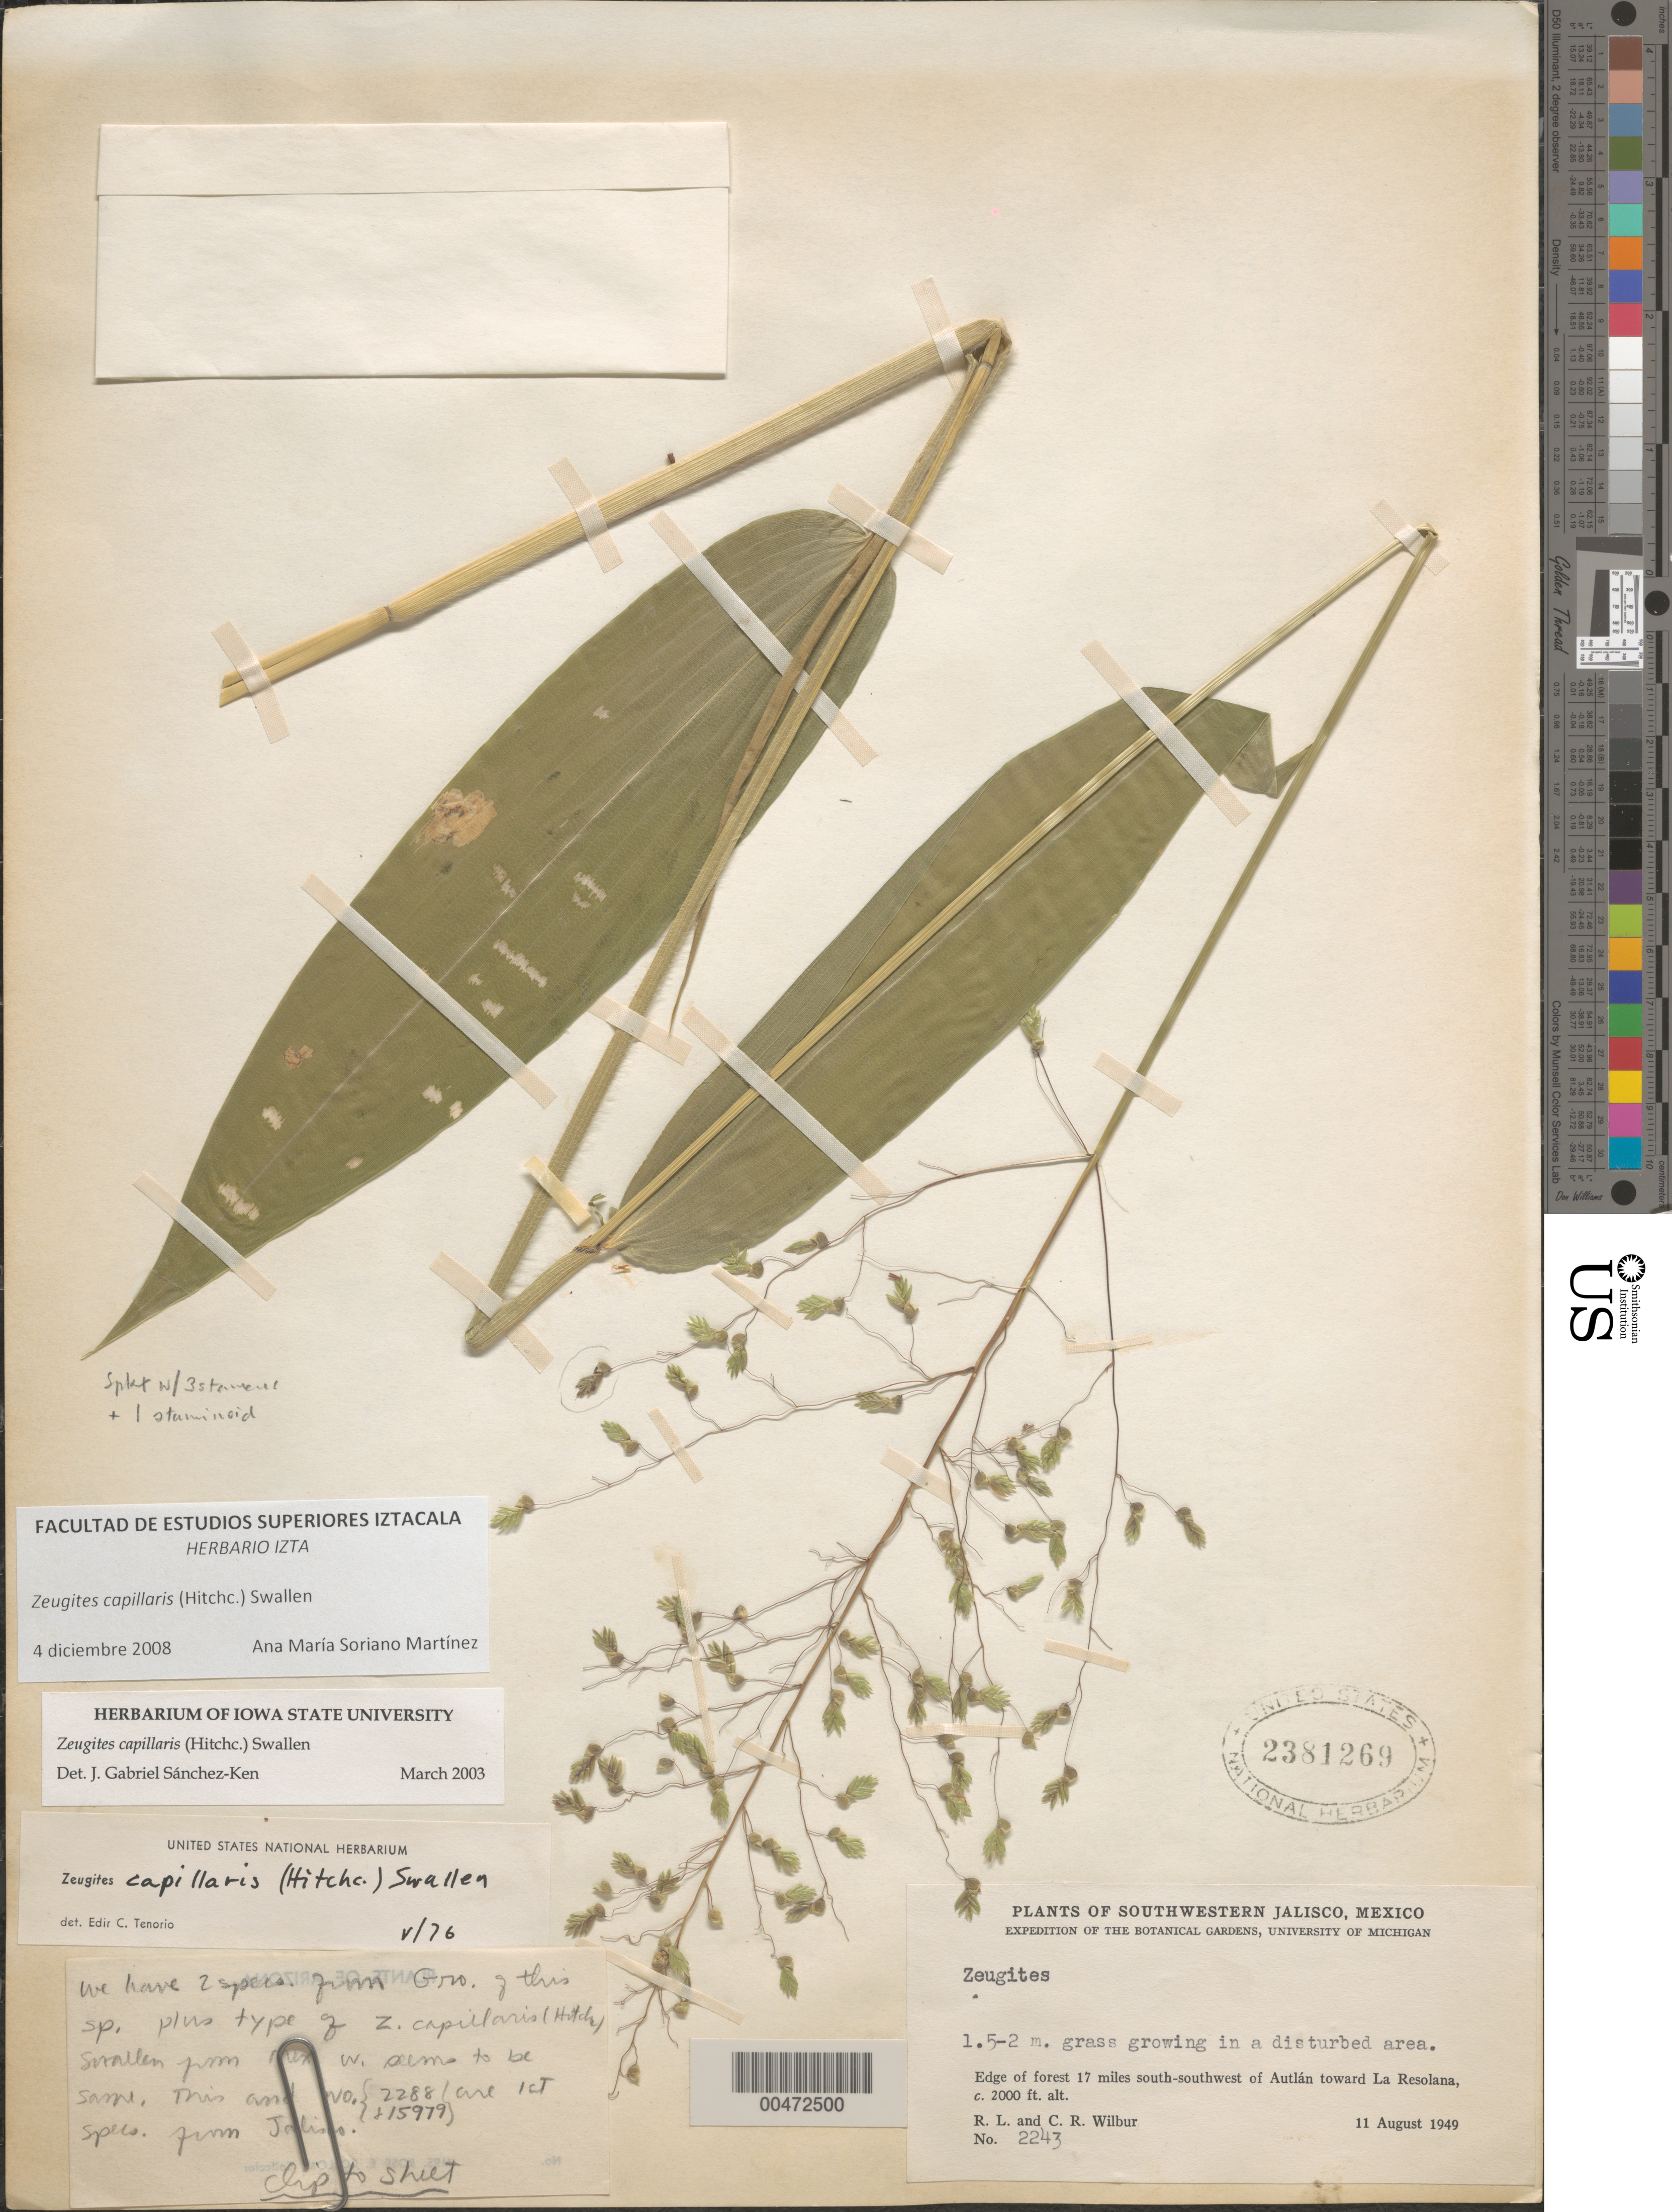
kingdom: Plantae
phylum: Tracheophyta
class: Liliopsida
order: Poales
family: Poaceae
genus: Zeugites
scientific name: Zeugites latifolius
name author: (E. Fourn.) Hemsl.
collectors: R. L. Wilbur & C. Wilbur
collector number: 2243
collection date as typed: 11 Aug 1949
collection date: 1949-08-11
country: Mexico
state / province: Jalisco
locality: SW Jalisco, 17 mi SSW of Autlán toward La Resolana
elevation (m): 610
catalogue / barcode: US 2381269